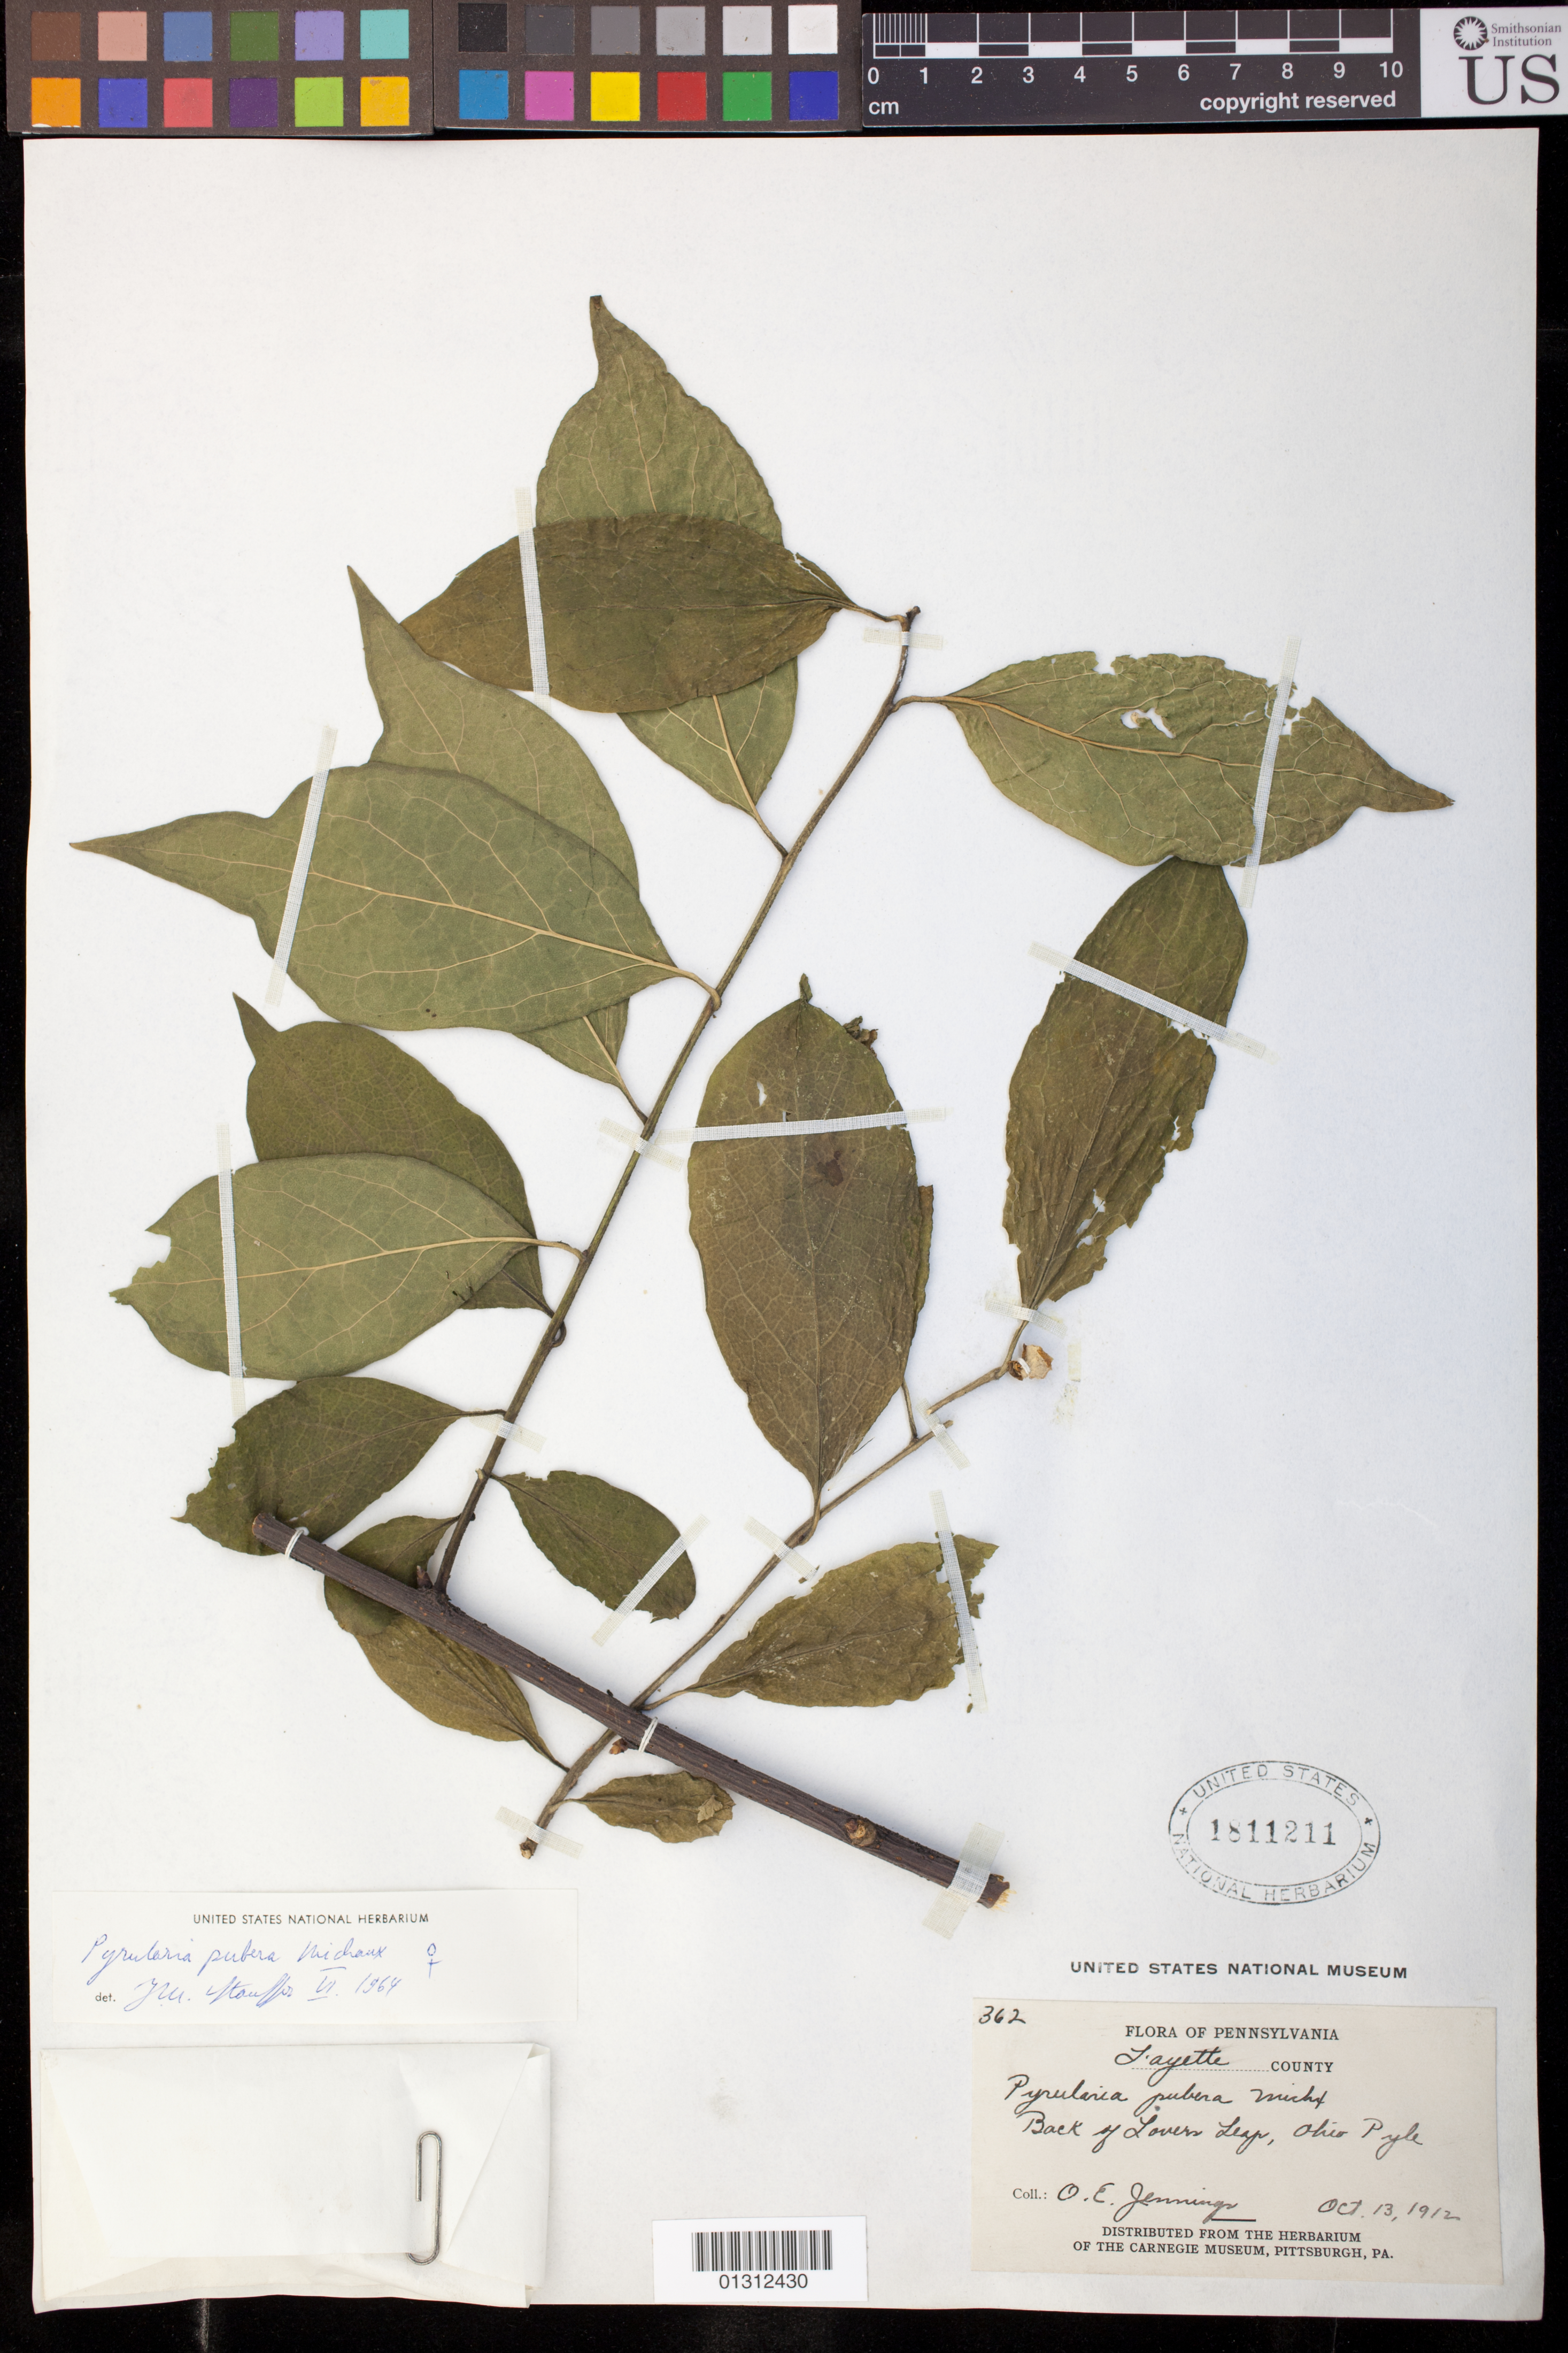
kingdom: Plantae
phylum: Tracheophyta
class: Magnoliopsida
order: Santalales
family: Cervantesiaceae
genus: Pyrularia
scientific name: Pyrularia pubera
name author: Michx.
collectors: O. E. Jennings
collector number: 362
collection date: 1912-10-13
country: United States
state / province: Pennsylvania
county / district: Layette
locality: Back of Lovers Leap, Ohio Pyle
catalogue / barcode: US 1811211